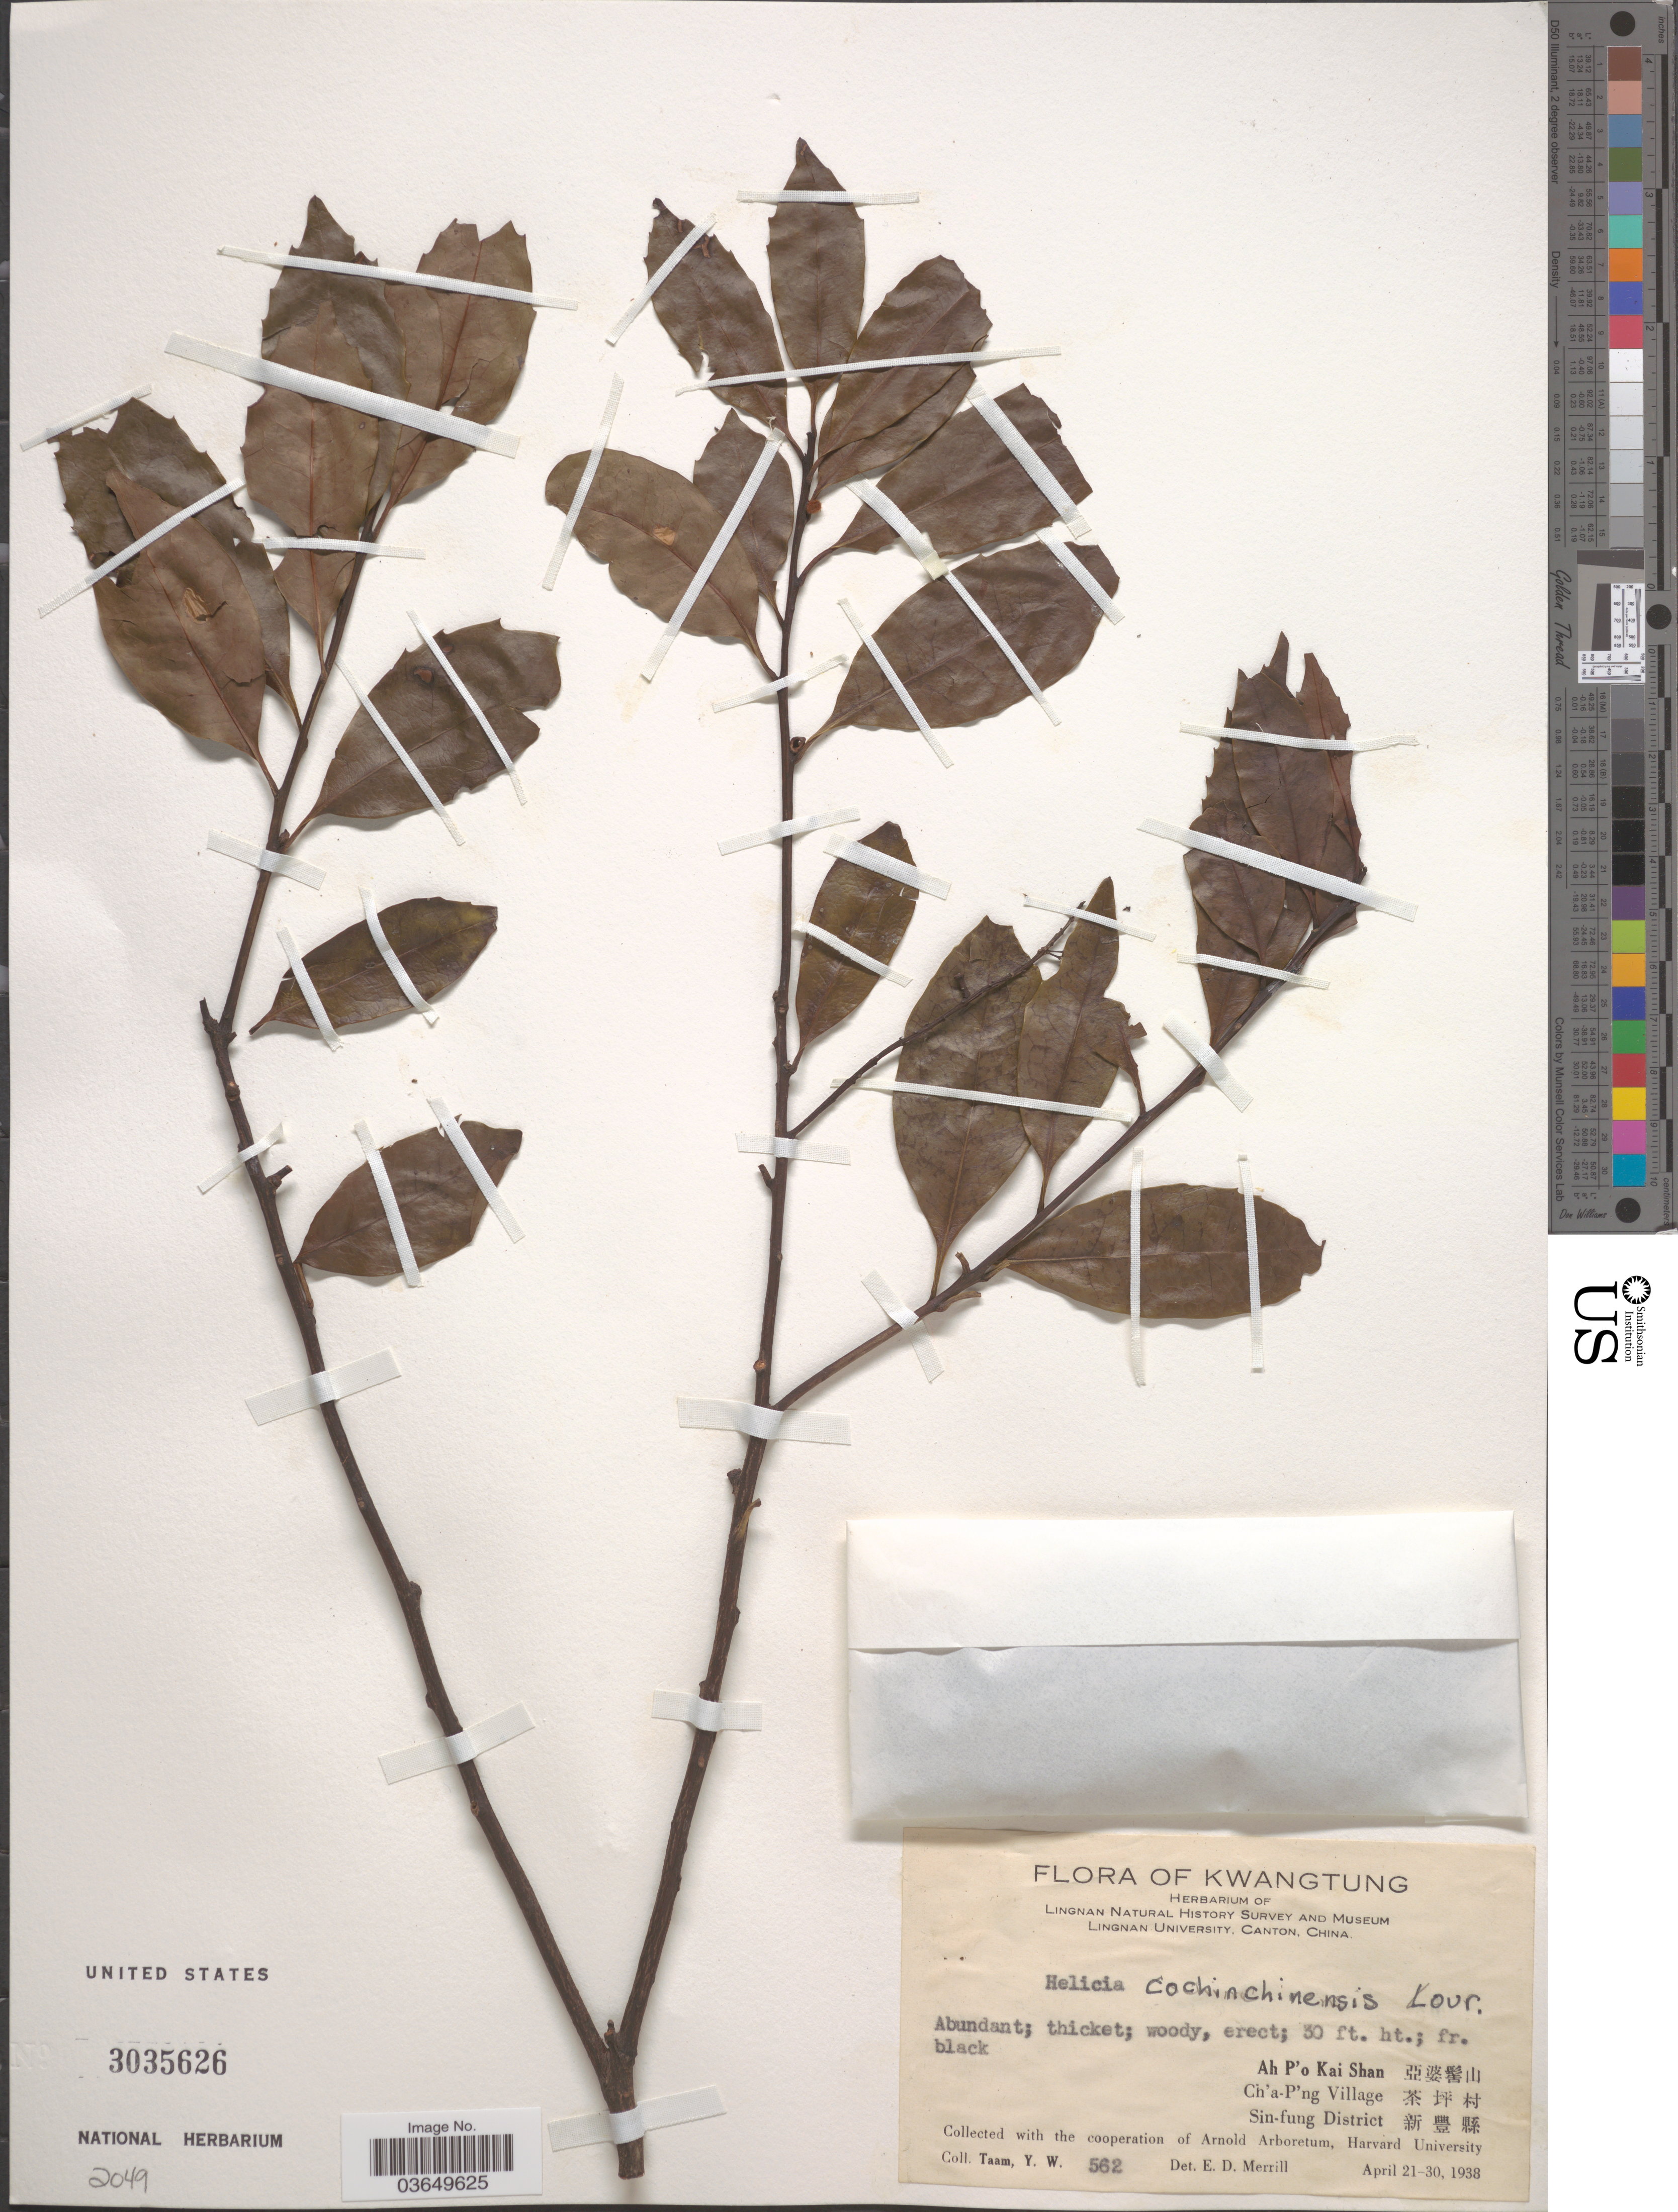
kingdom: Plantae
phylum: Tracheophyta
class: Magnoliopsida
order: Proteales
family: Proteaceae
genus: Helicia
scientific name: Helicia cochinchinensis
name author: Lour.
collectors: Y. W. Taam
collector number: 562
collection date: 1938-04-21/1938-04-30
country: China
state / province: Guangdong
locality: Kwangtung. Ah P'o Kai Shan X. Ch'a-P'ng Village X. Sin-fung District X.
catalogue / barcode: US 3035626